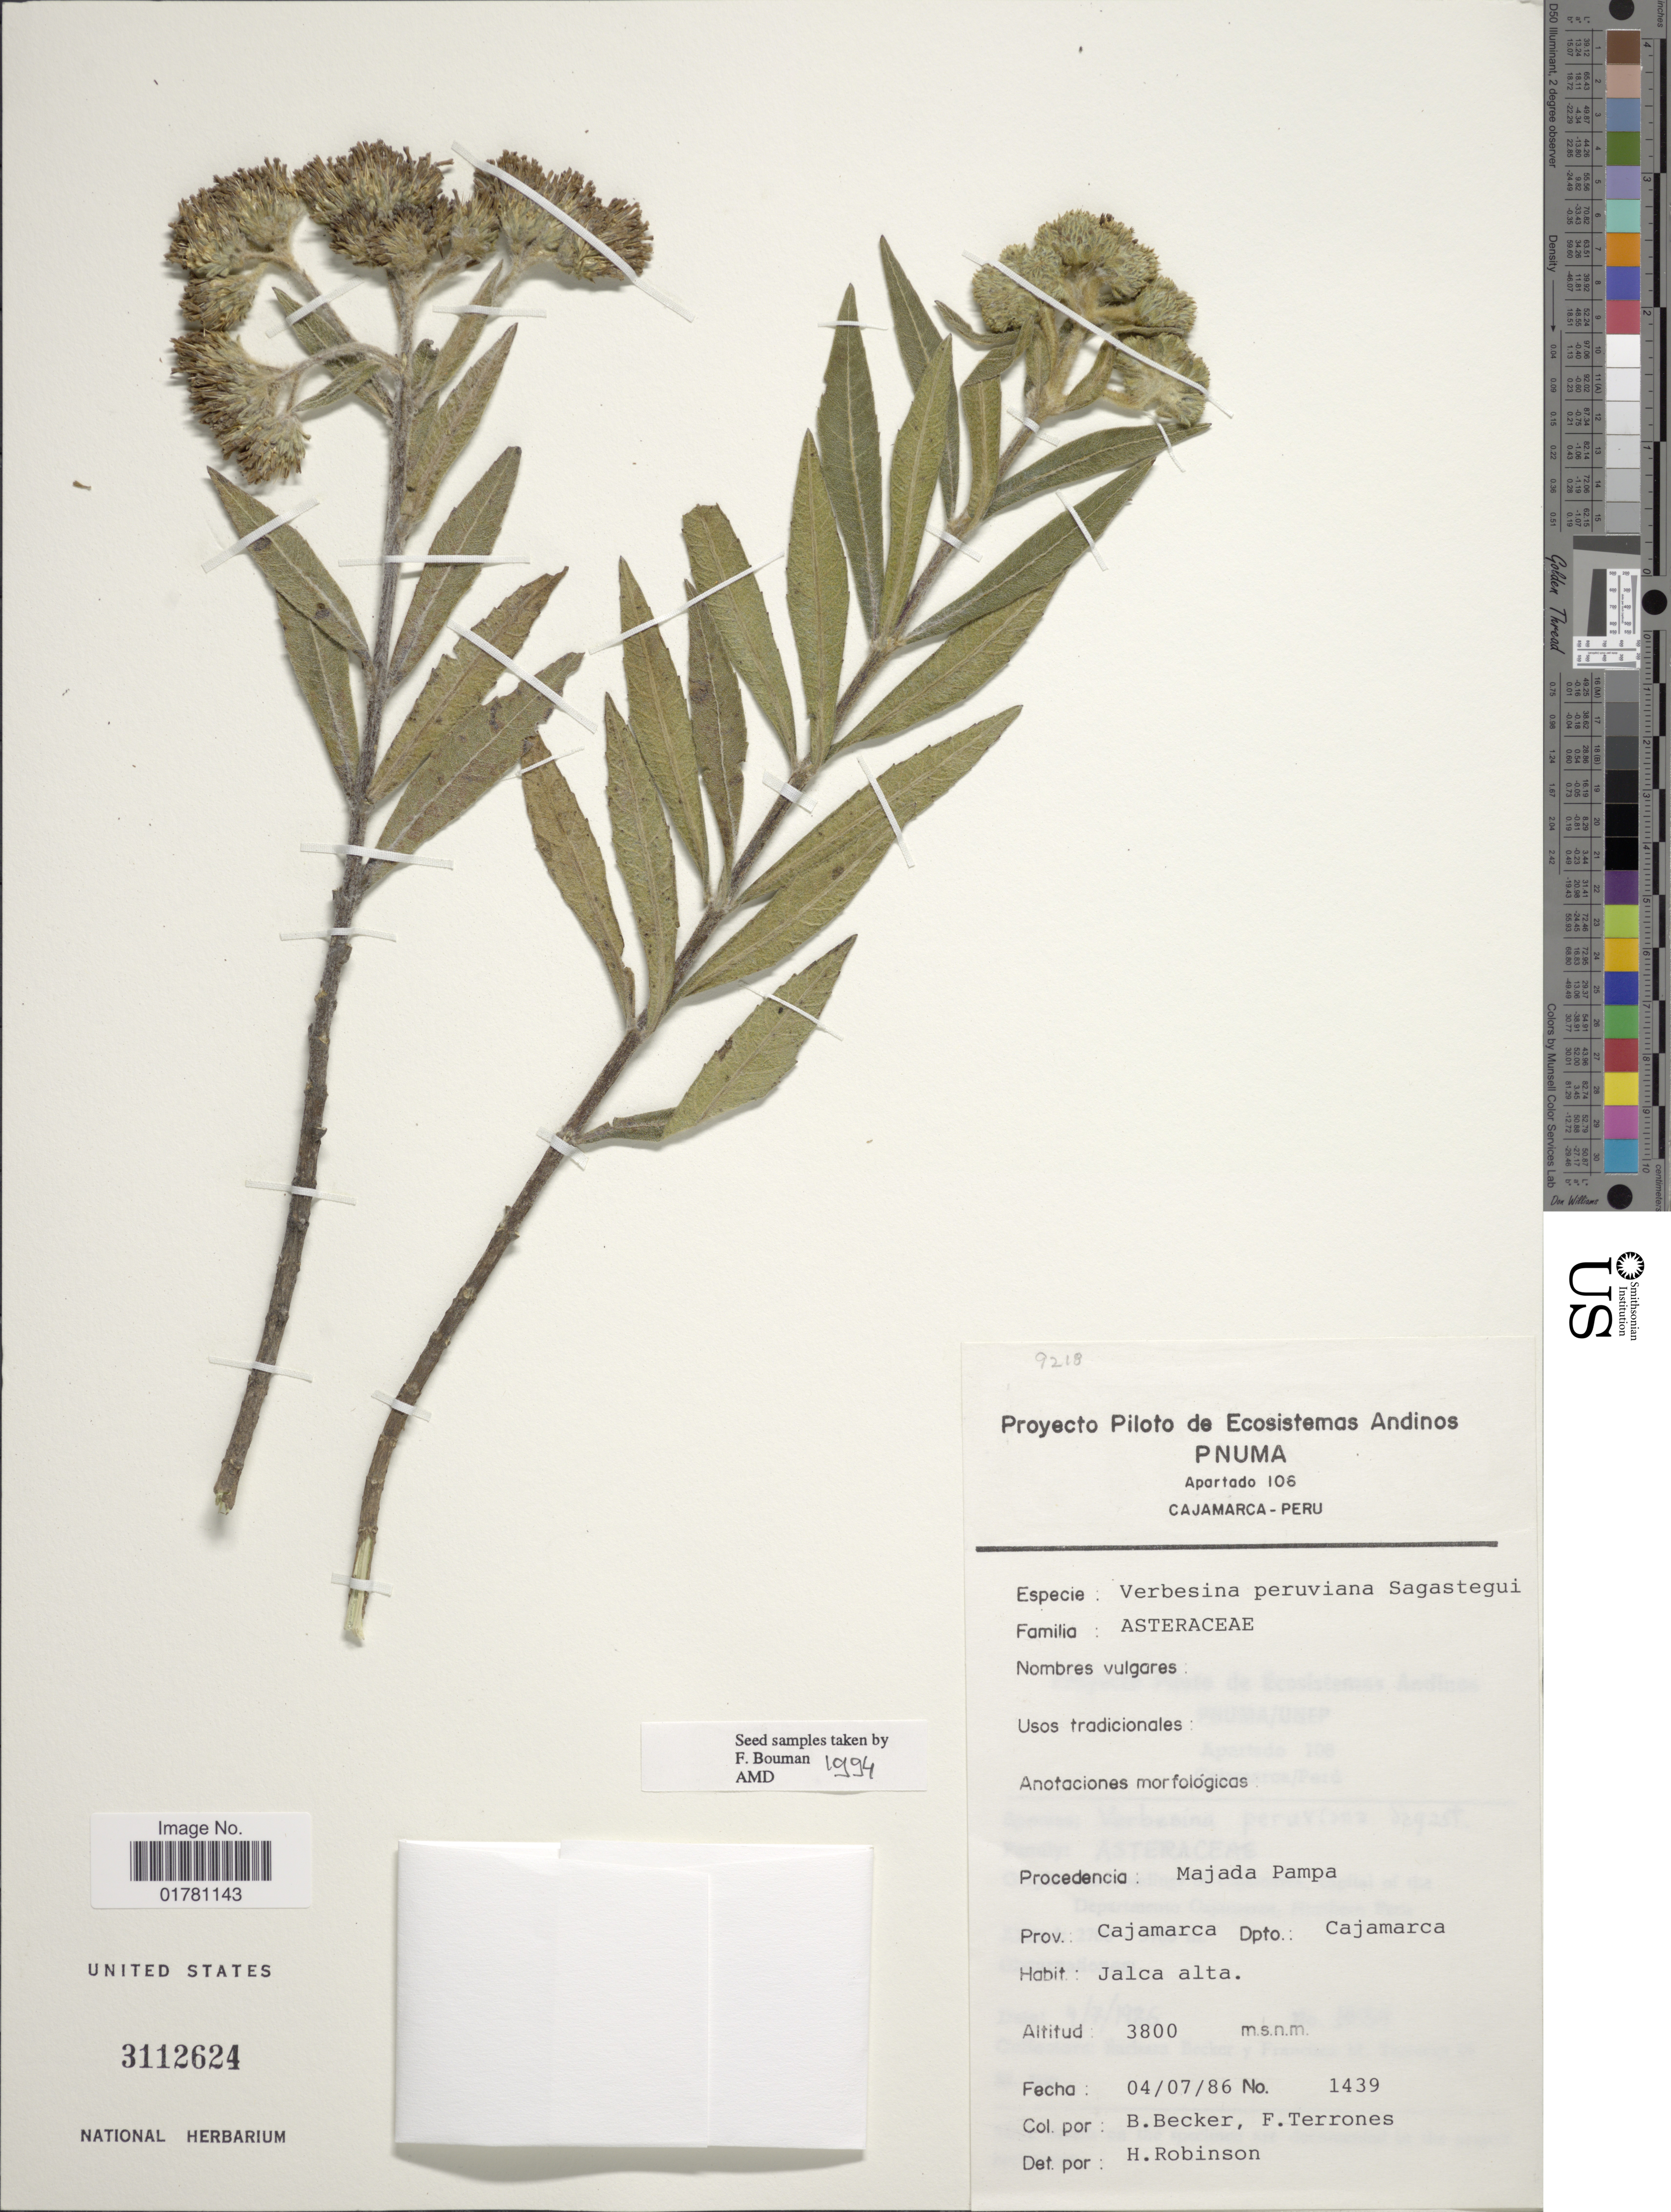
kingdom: Plantae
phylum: Tracheophyta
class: Magnoliopsida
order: Asterales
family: Asteraceae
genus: Verbesina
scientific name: Verbesina peruviana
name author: Sagást.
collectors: B. Becker & F. Terrones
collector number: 1439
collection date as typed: Transcribed d/m/y: 4/7/86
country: Peru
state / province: Cajamarca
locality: Majada Pampa, Dpto Cajamarca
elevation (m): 3800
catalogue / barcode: US 3112624